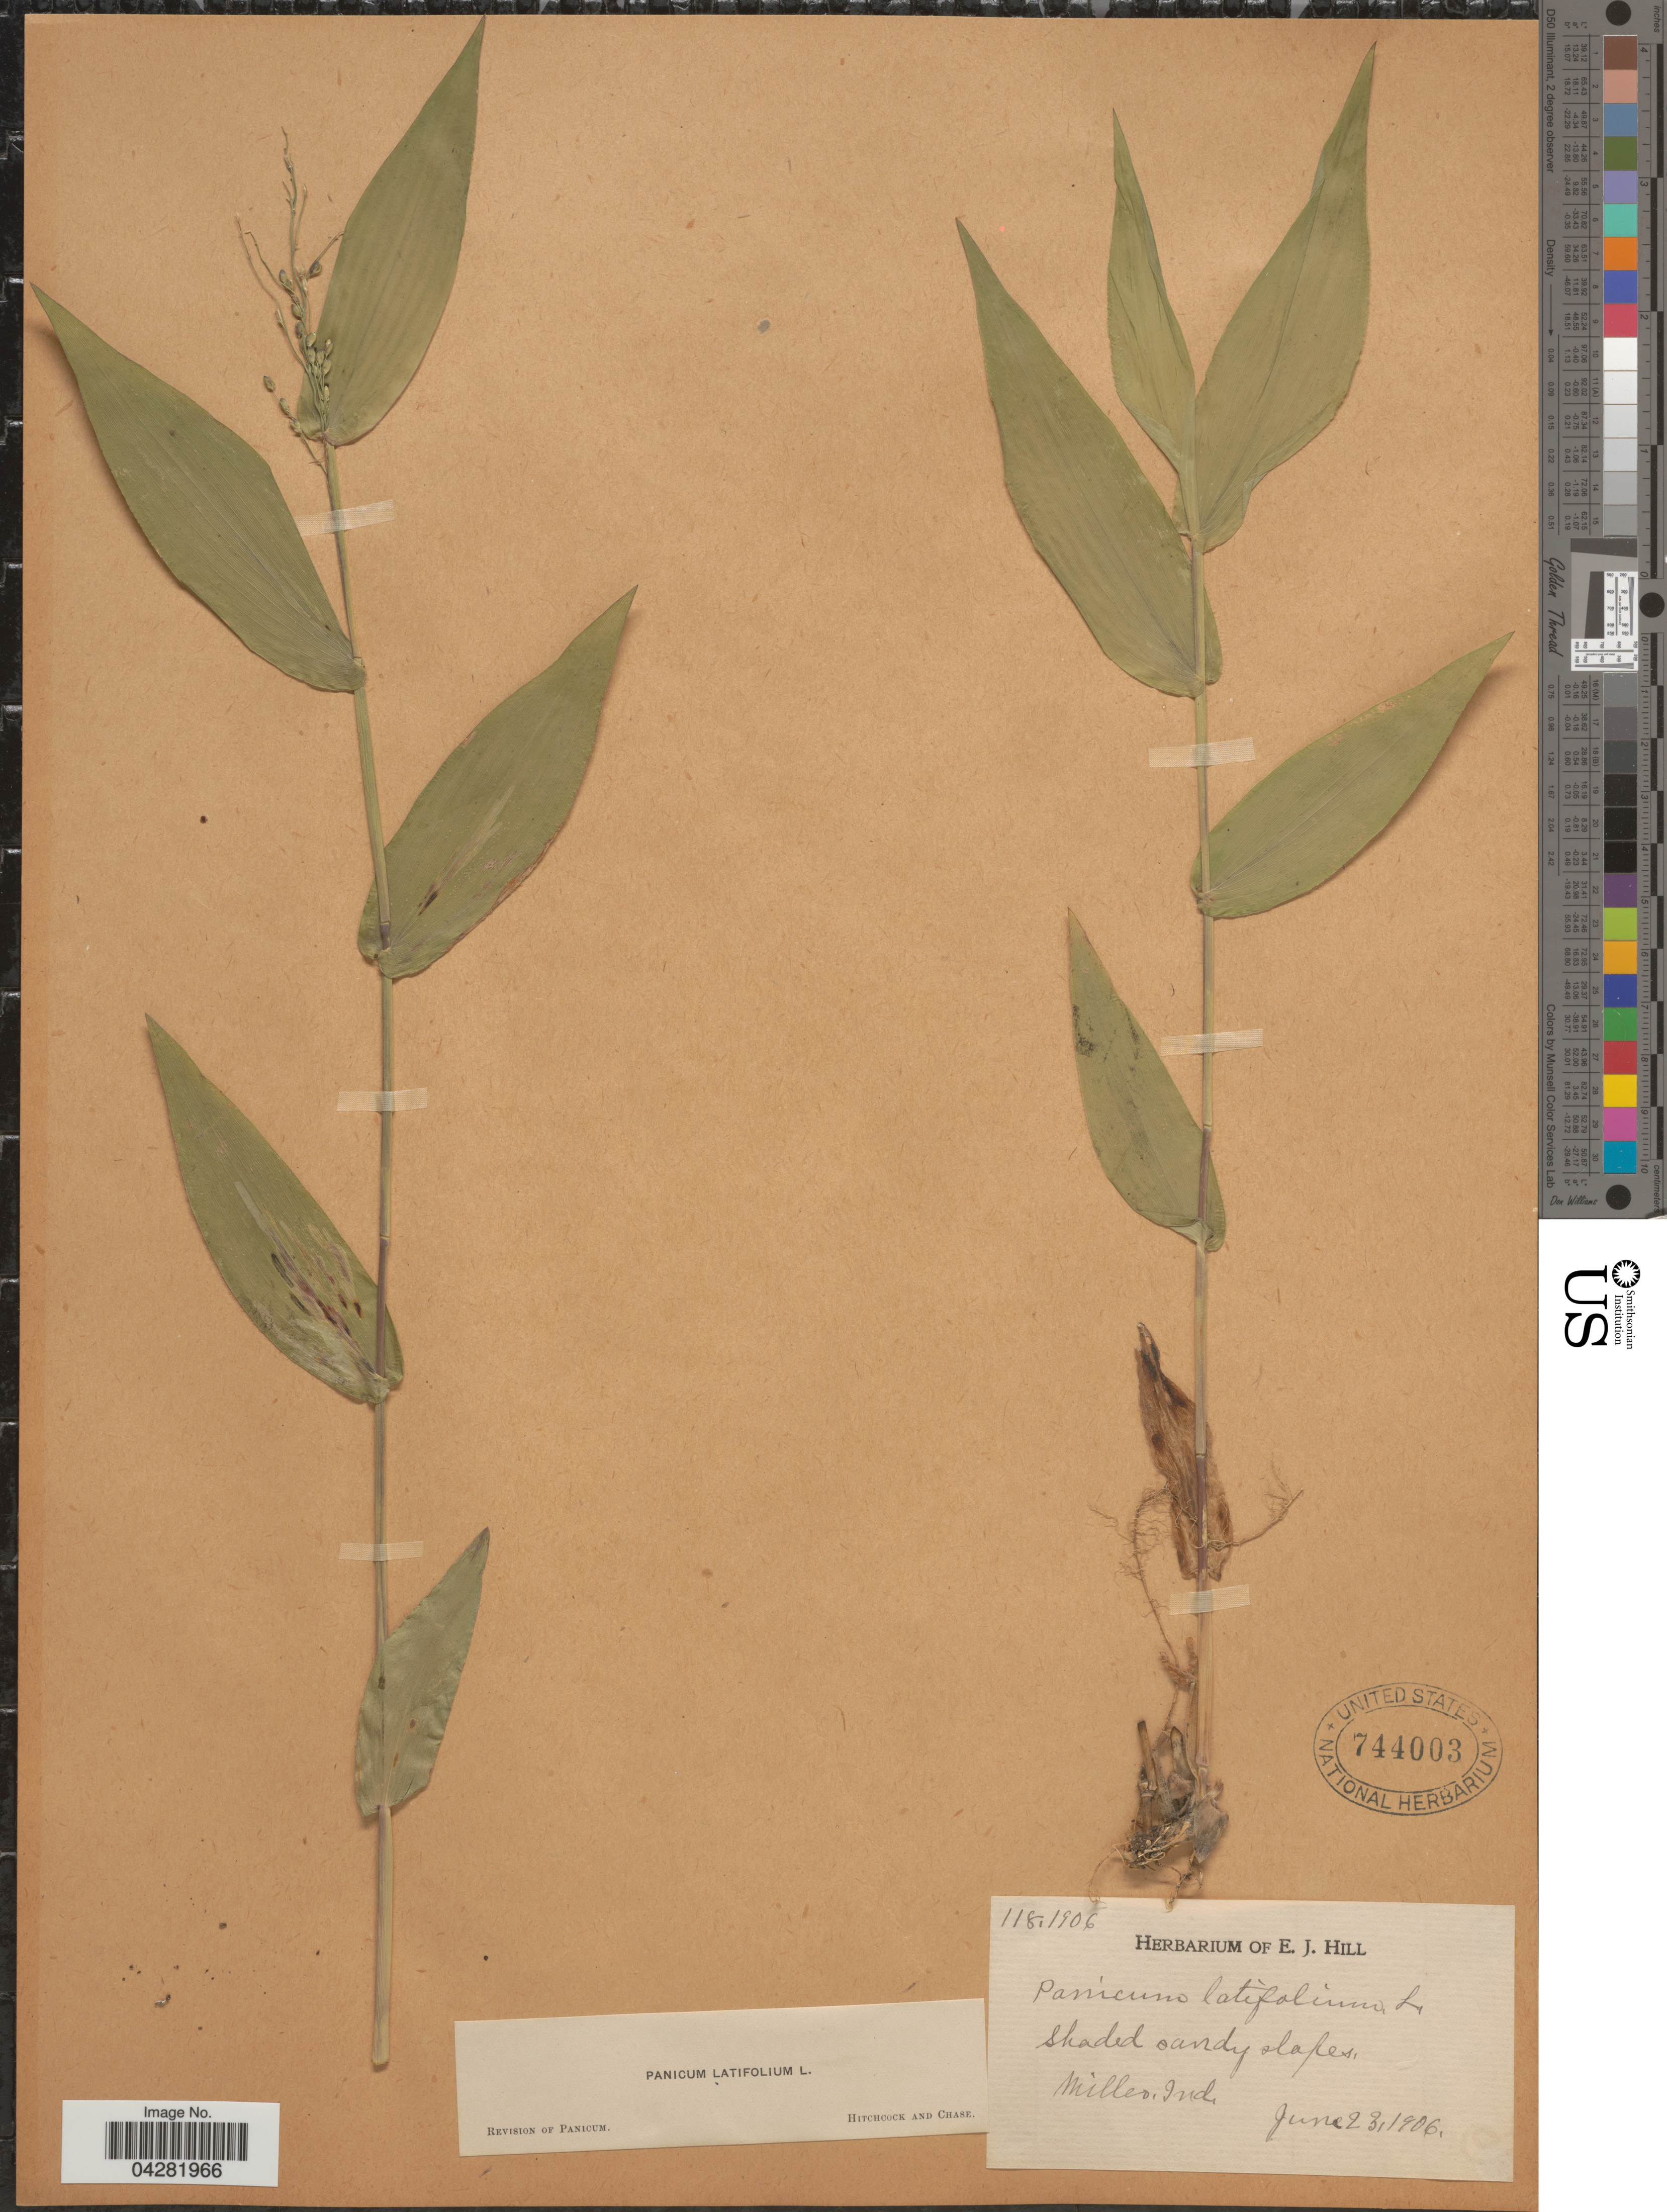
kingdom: Plantae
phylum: Tracheophyta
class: Liliopsida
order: Poales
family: Poaceae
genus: Dichanthelium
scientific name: Dichanthelium latifolium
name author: (L.) Harvill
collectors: Ex herb. E. J. Hill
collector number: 118.1906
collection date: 1906-06-23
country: United States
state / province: Indiana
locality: Miller.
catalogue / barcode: US 744003